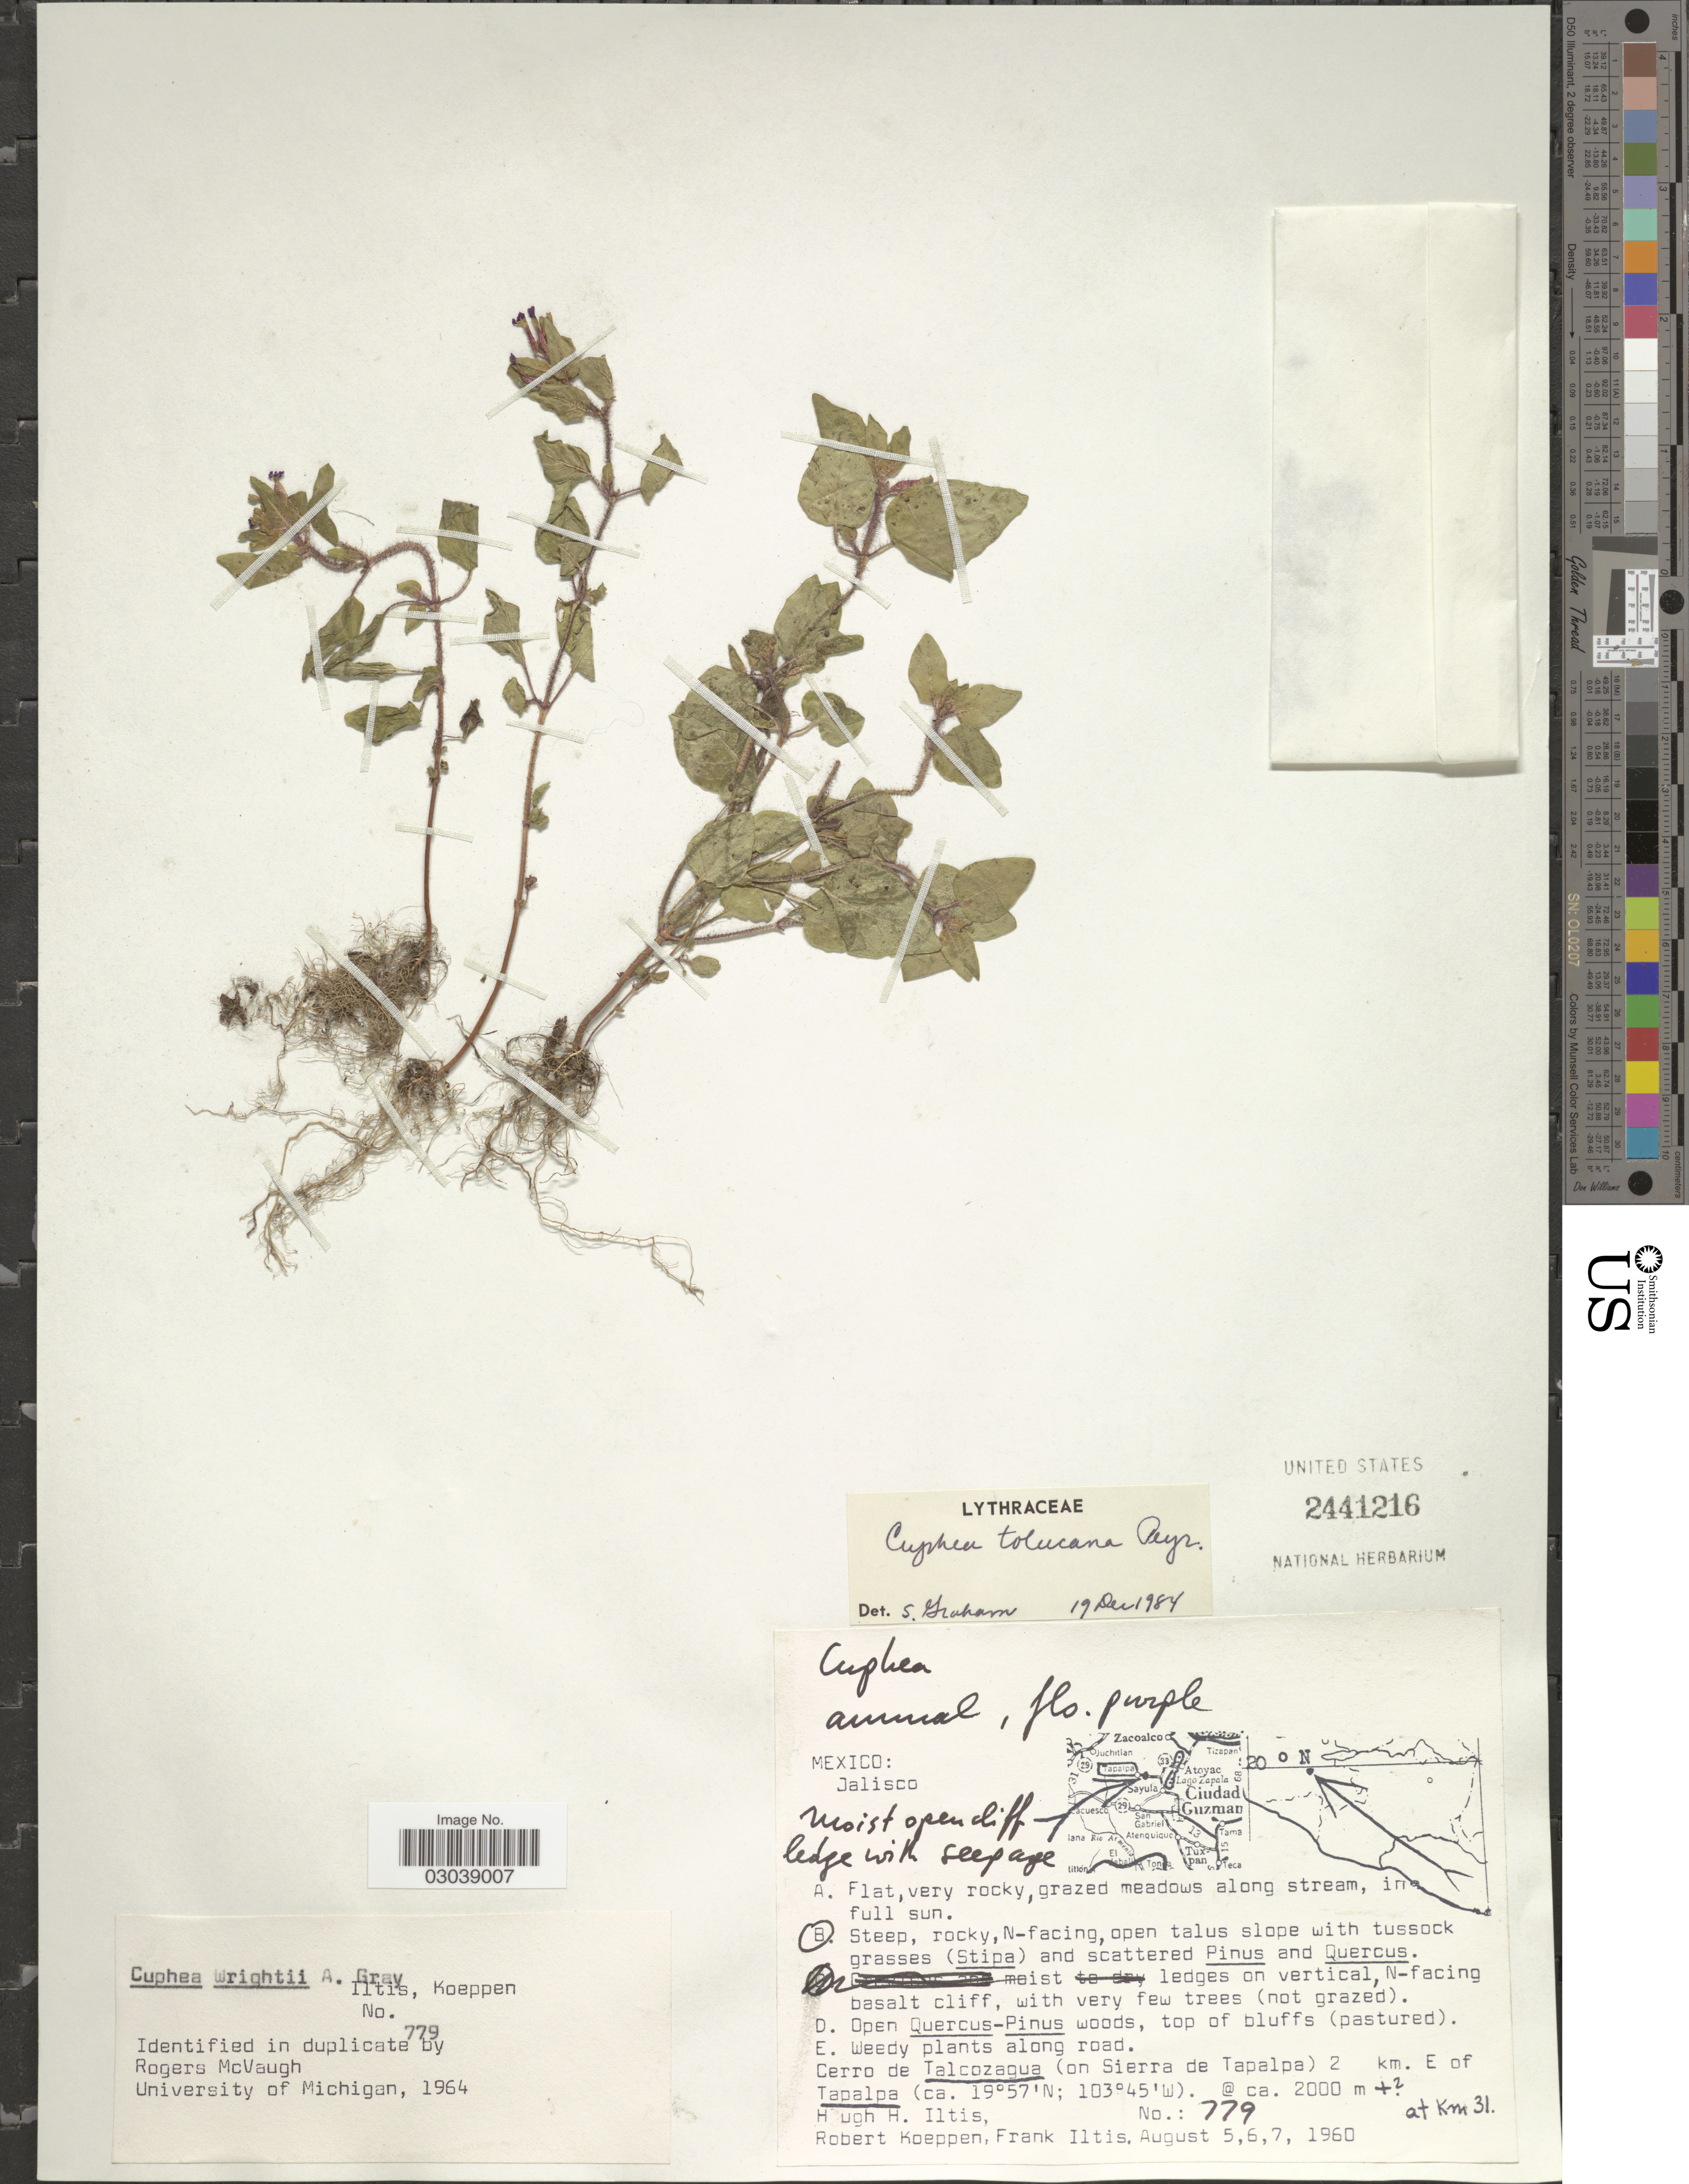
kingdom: Plantae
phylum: Tracheophyta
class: Magnoliopsida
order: Myrtales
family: Lythraceae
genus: Cuphea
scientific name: Cuphea tolucana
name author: Peyr.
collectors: H. Iltis, R. C. Koeppen & F. S. Iltis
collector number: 779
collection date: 1960-08-05/1960-08-07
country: Mexico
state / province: Jalisco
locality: Cerro de Talcozagua (on Sierra de Tapalpa) 2 km. E of Tapalpa, at Km 31.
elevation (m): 2000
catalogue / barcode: US 2441216